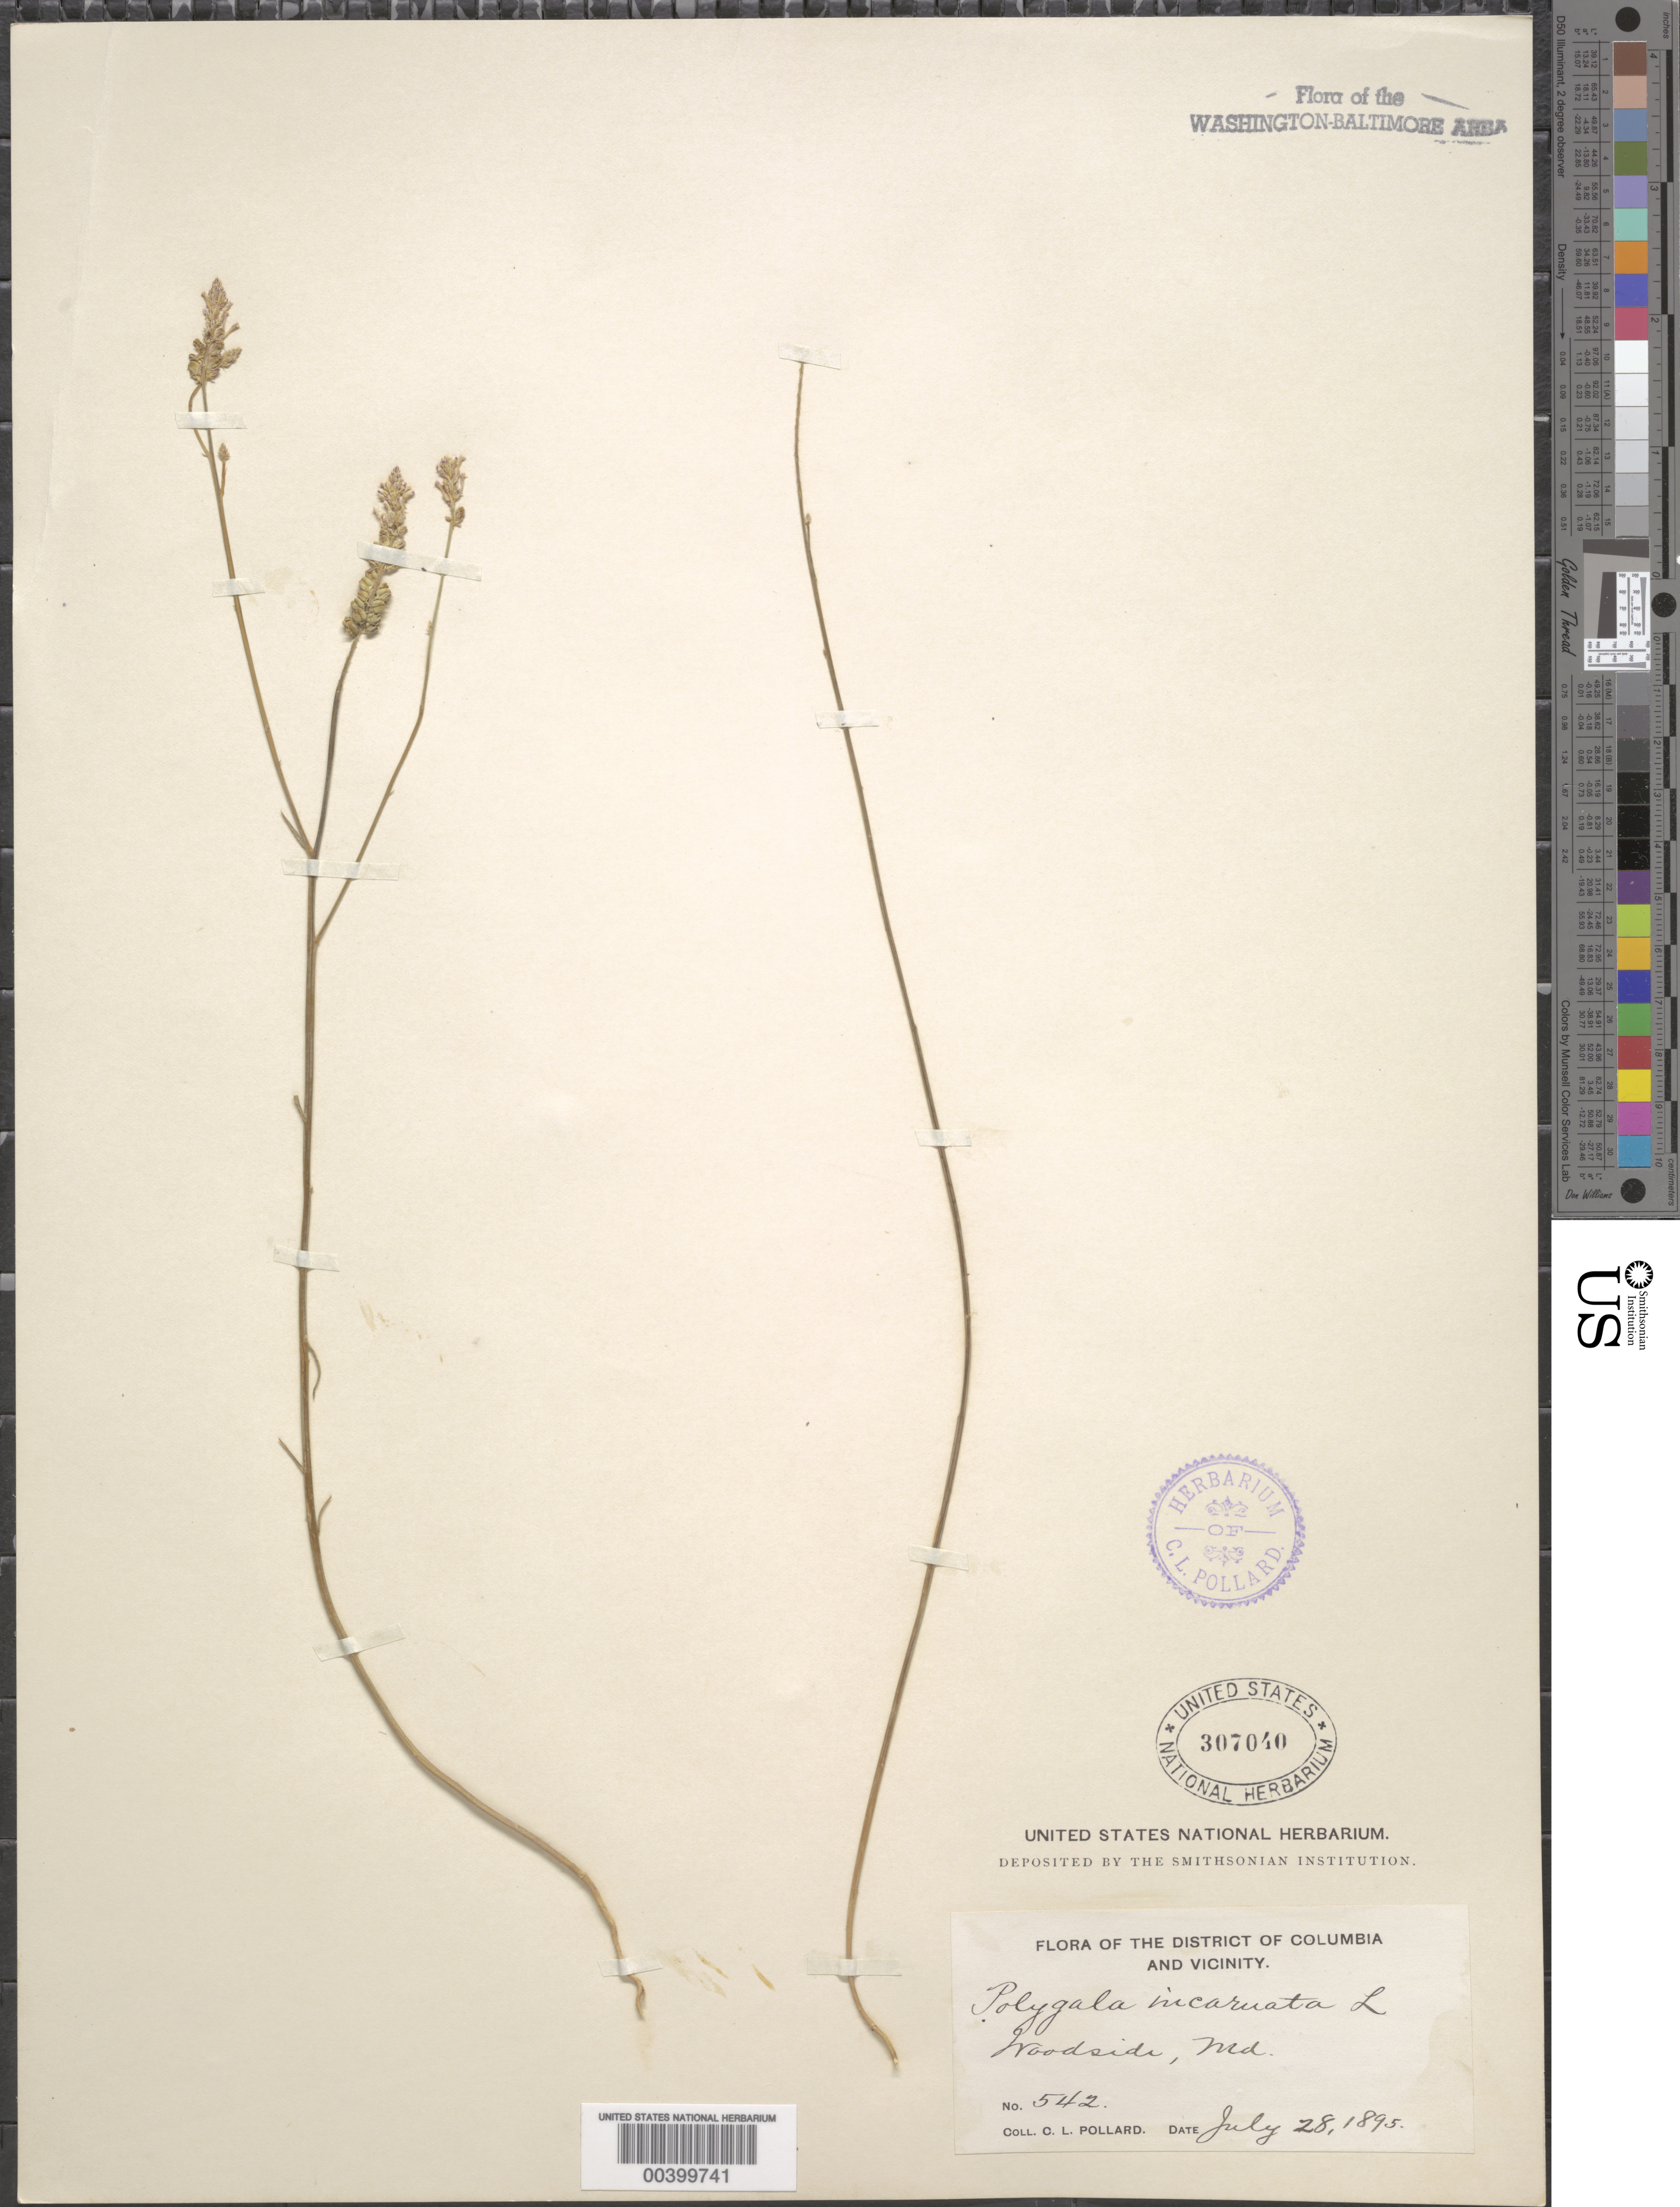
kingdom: Plantae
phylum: Tracheophyta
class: Magnoliopsida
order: Fabales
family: Polygalaceae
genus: Polygala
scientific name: Polygala incarnata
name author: L.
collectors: C. L. Pollard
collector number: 542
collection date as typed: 28 Jul 1895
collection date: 1895-07-28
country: United States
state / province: Maryland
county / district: Montgomery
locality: Woodside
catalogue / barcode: US 307040